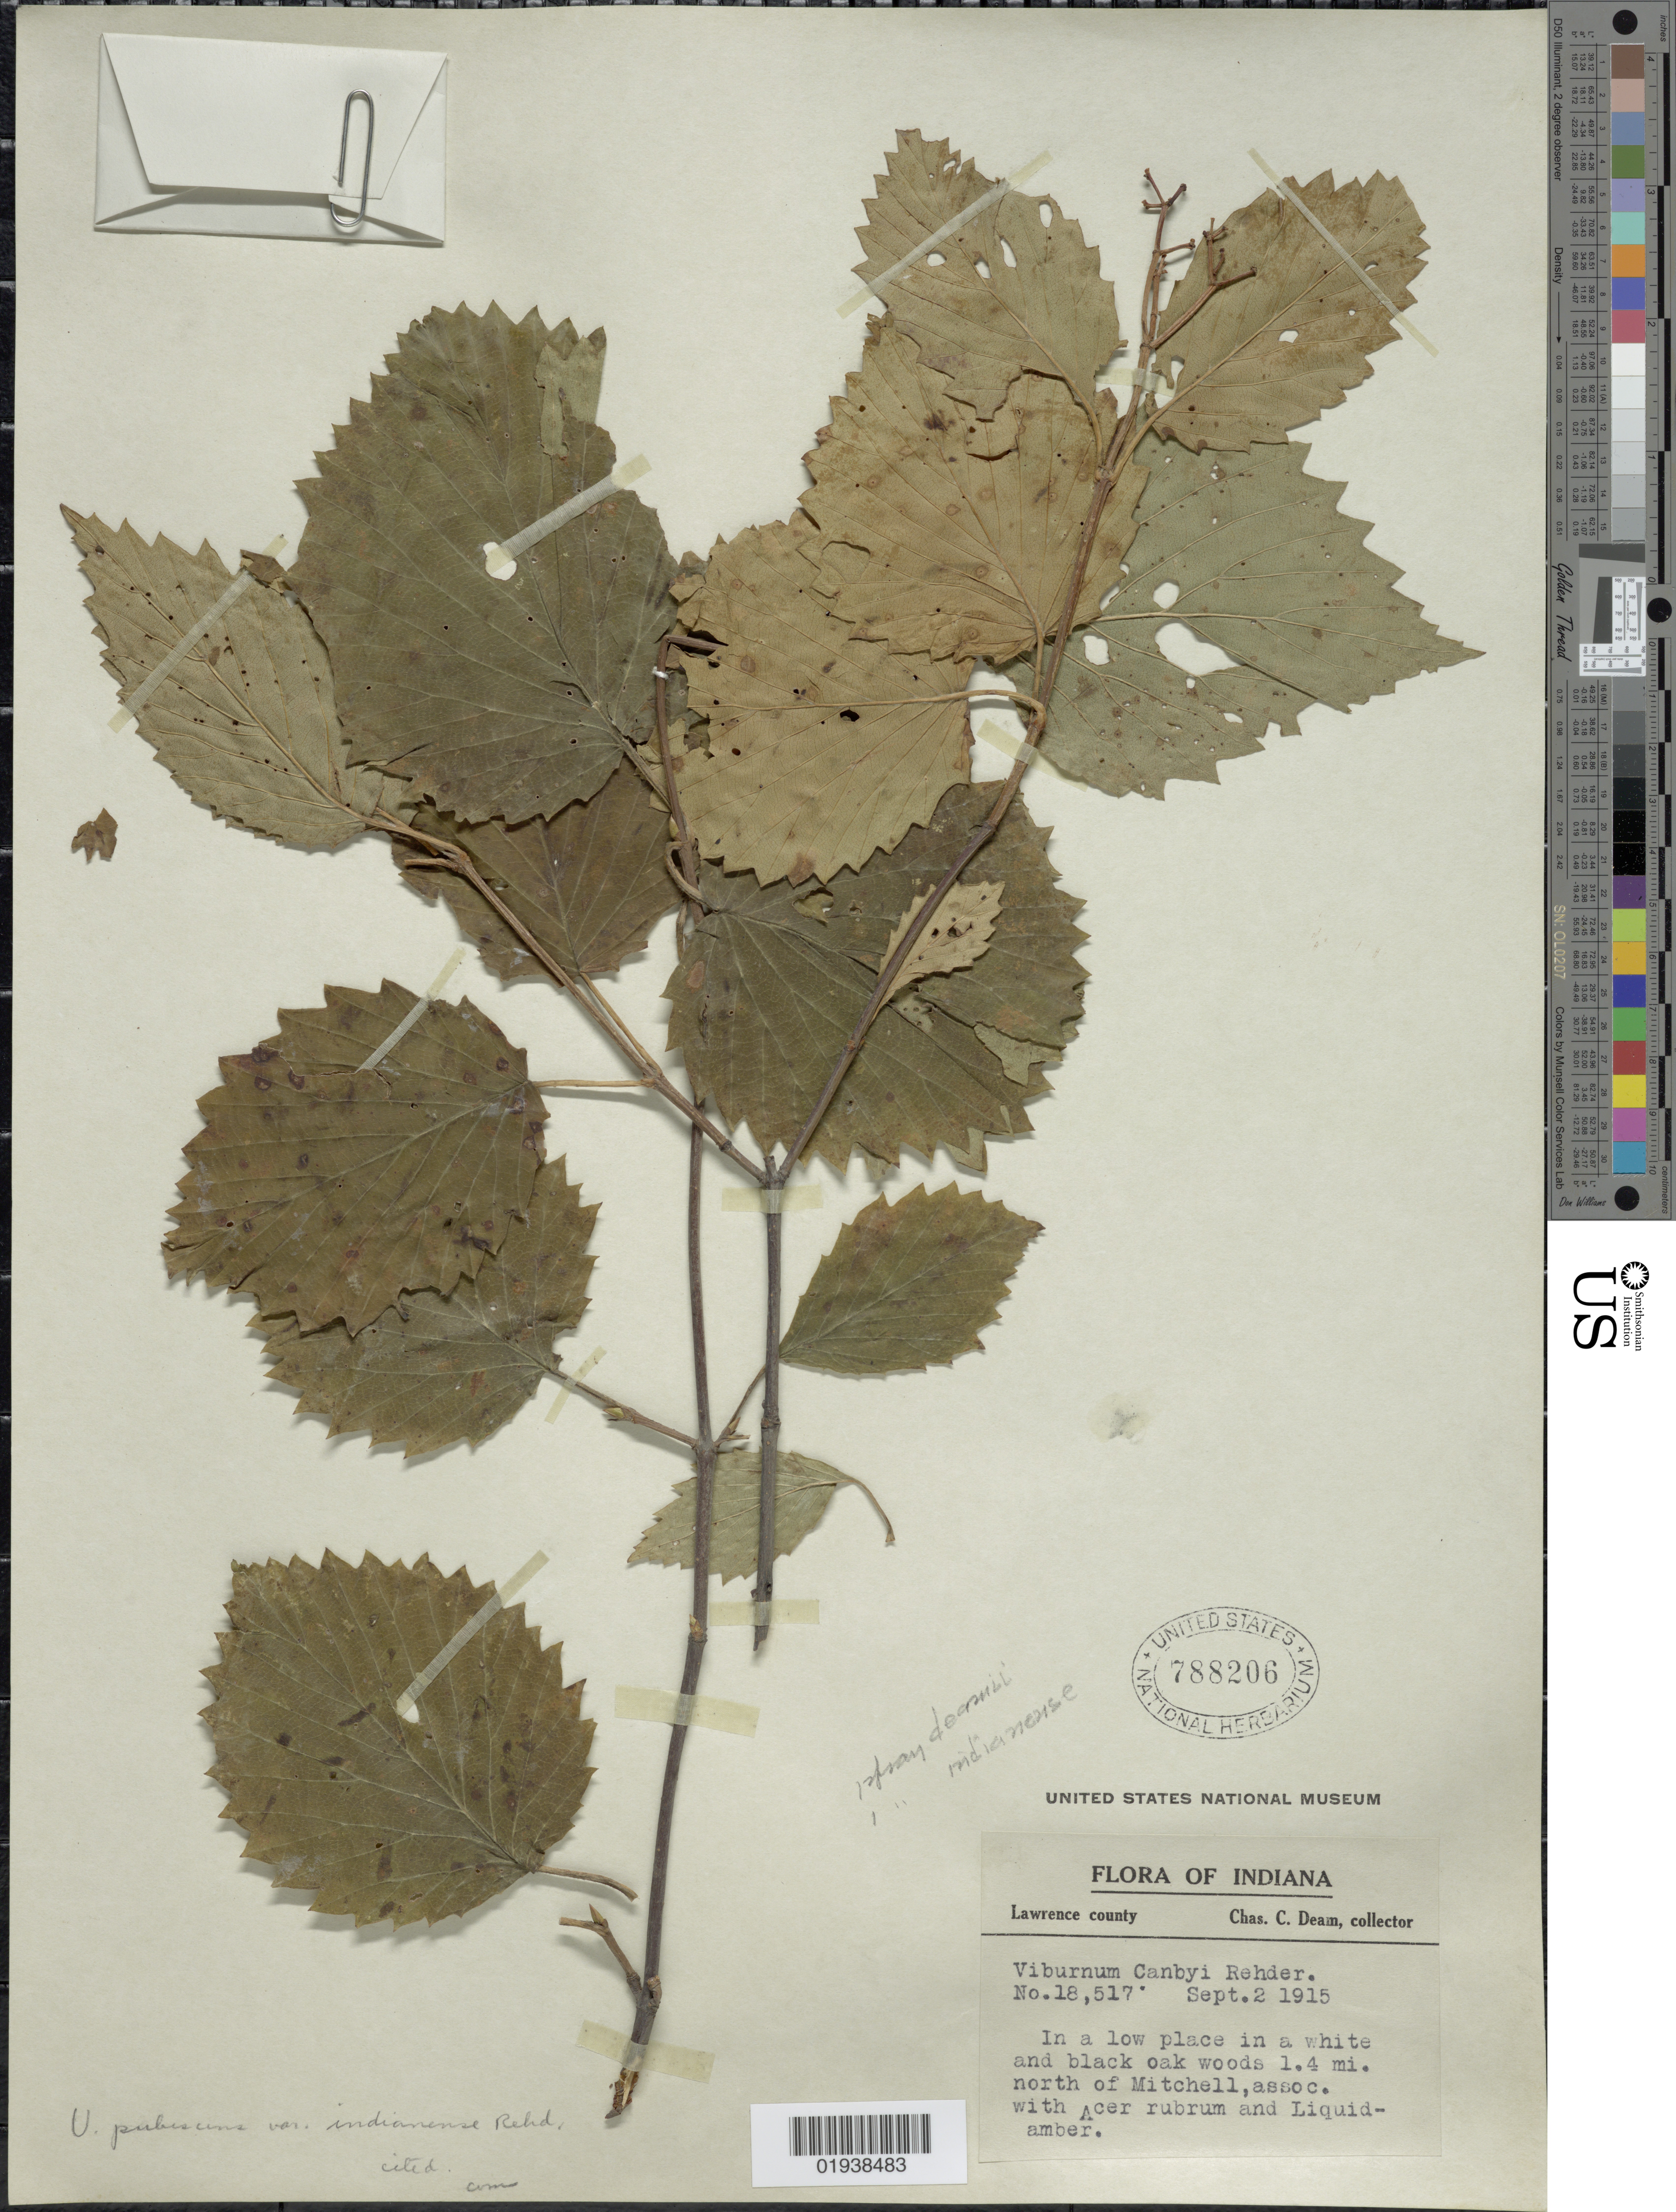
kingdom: Plantae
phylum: Tracheophyta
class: Magnoliopsida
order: Dipsacales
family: Viburnaceae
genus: Viburnum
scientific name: Viburnum deamii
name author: Bush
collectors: C. C. Deam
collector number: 18517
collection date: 1915-09-02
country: United States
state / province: Indiana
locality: Lawrence county. In a low place in a white and black oak woods 1.4 mi. north of Mitchell.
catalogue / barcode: US 788206